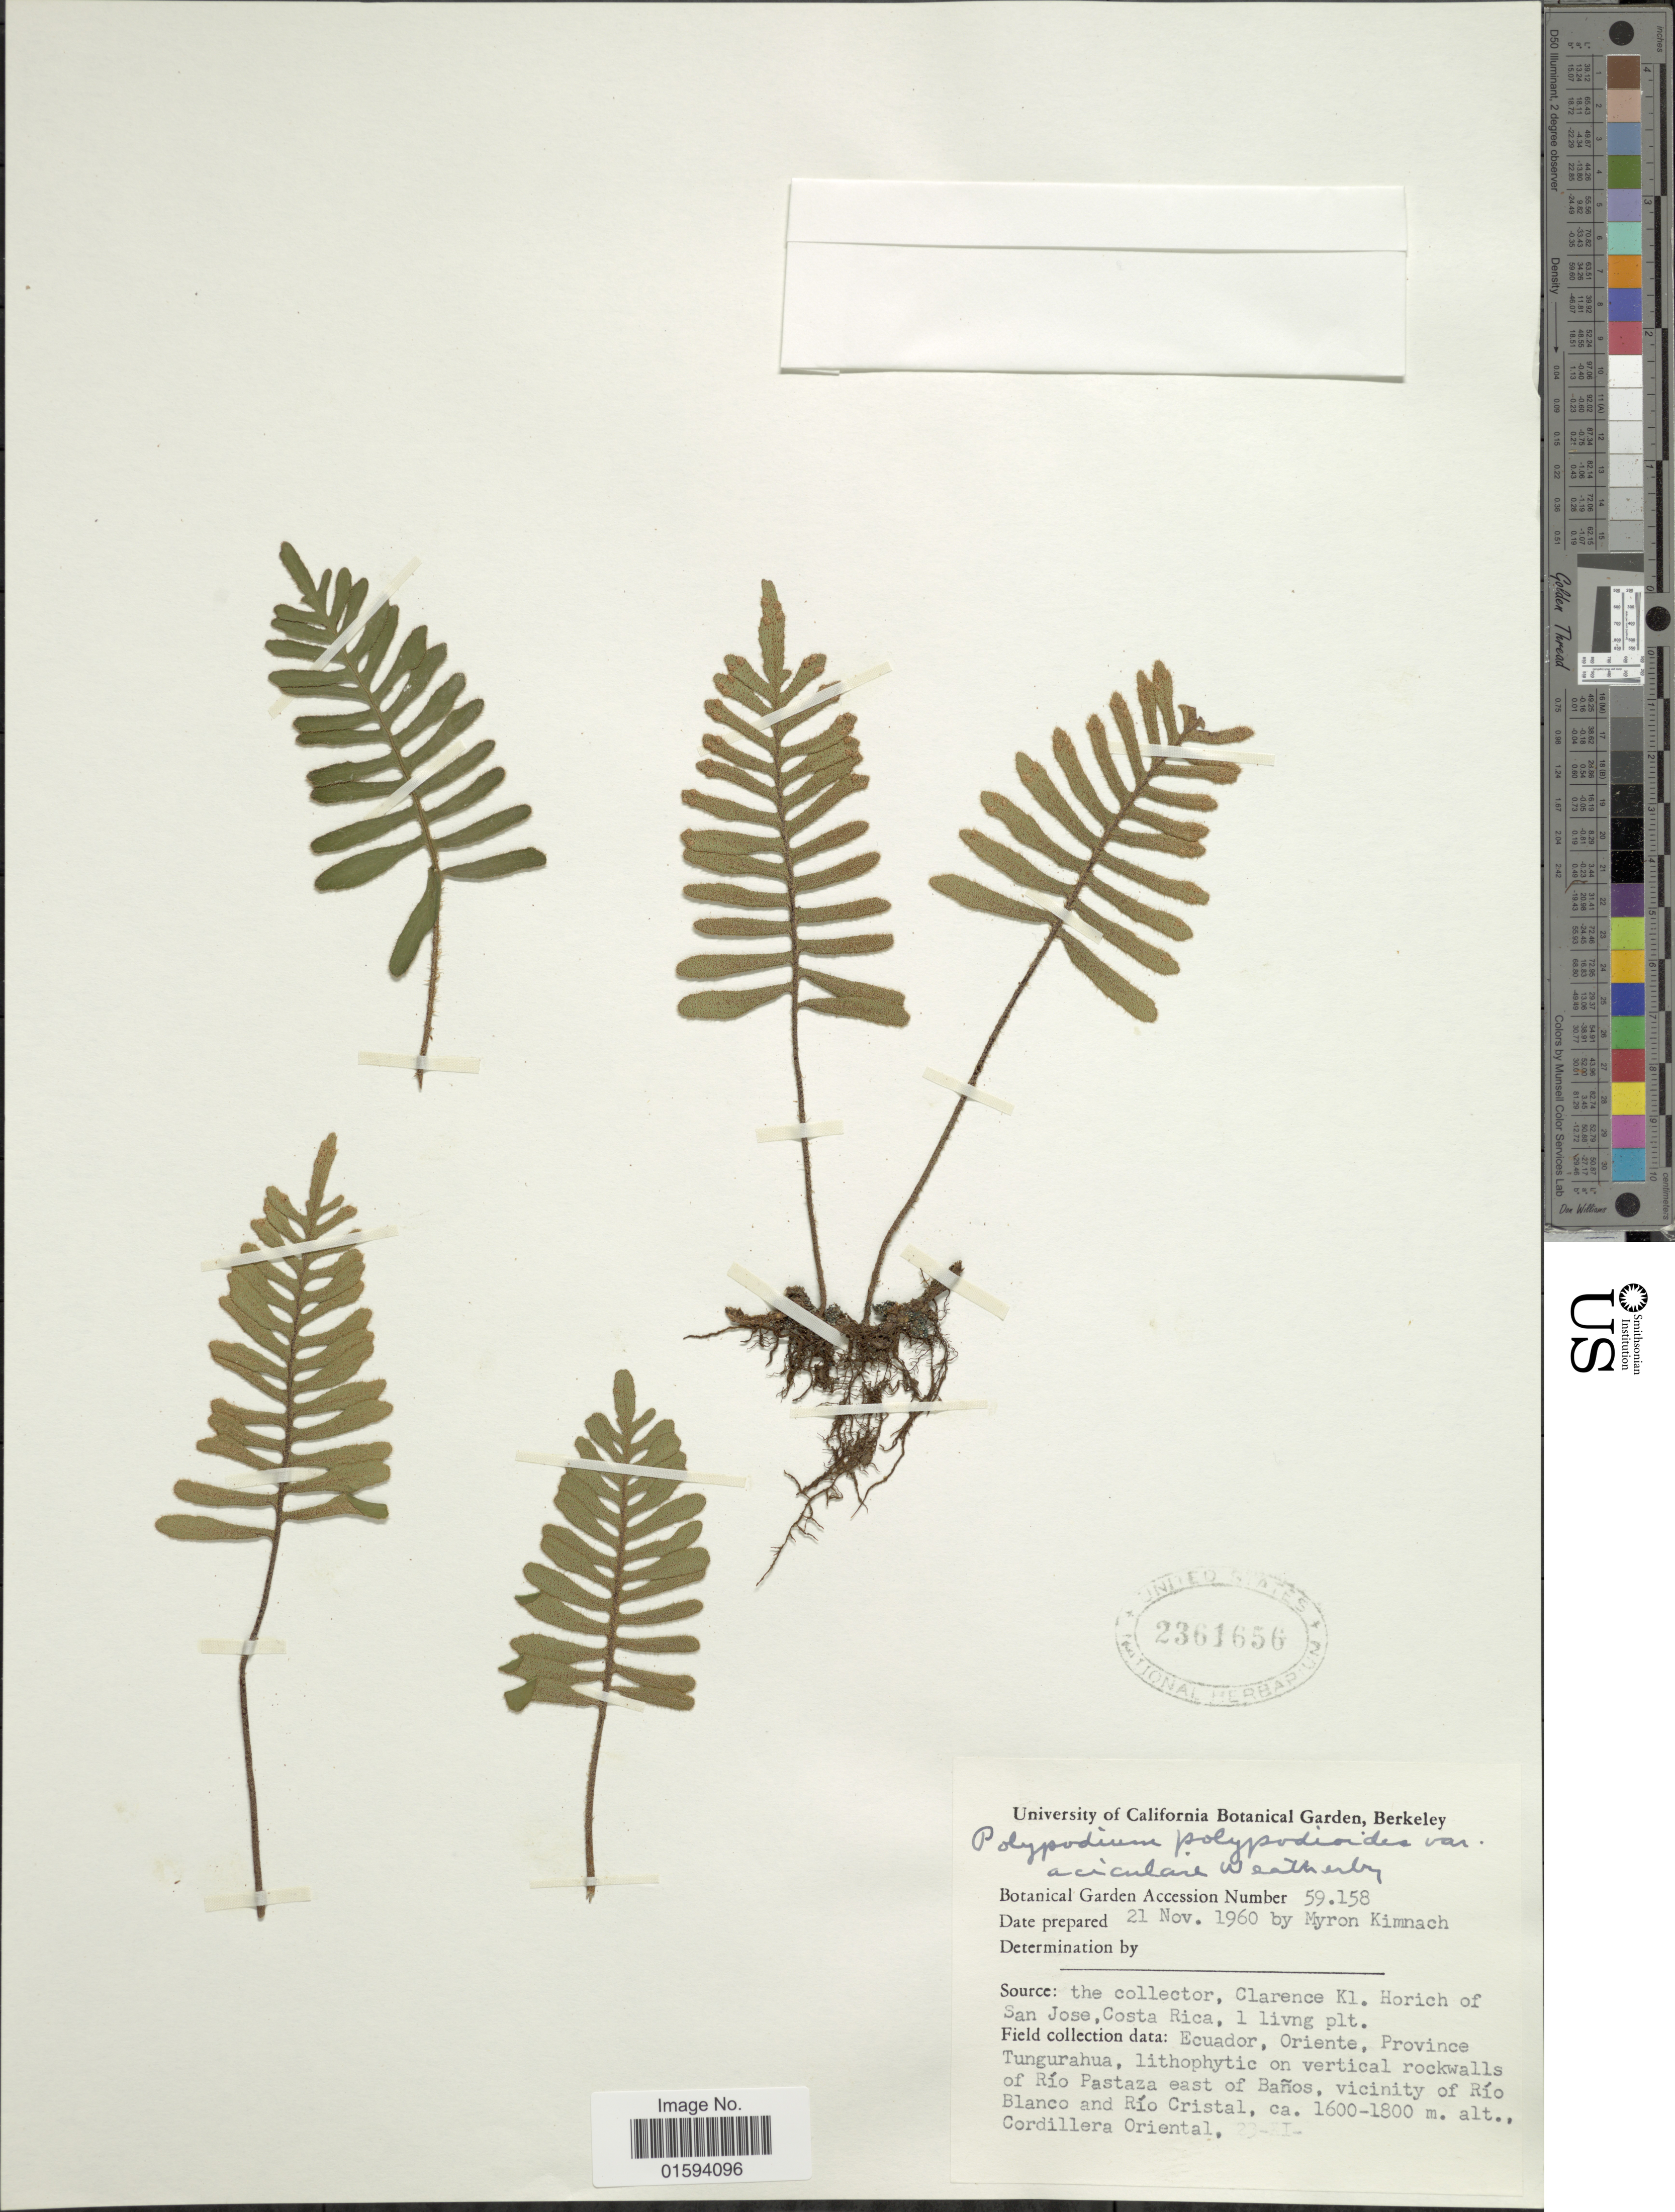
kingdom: Plantae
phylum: Tracheophyta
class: Polypodiopsida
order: Polypodiales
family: Polypodiaceae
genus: Polypodium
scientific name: Polypodium polypodioides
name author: (L.) Watt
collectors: M. W. Kimnach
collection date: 1960-11-21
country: United States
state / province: California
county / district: Alameda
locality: University of California Botanical Garden, Berkeley, Accession Number 59.158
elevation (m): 1600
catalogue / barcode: US 2361656